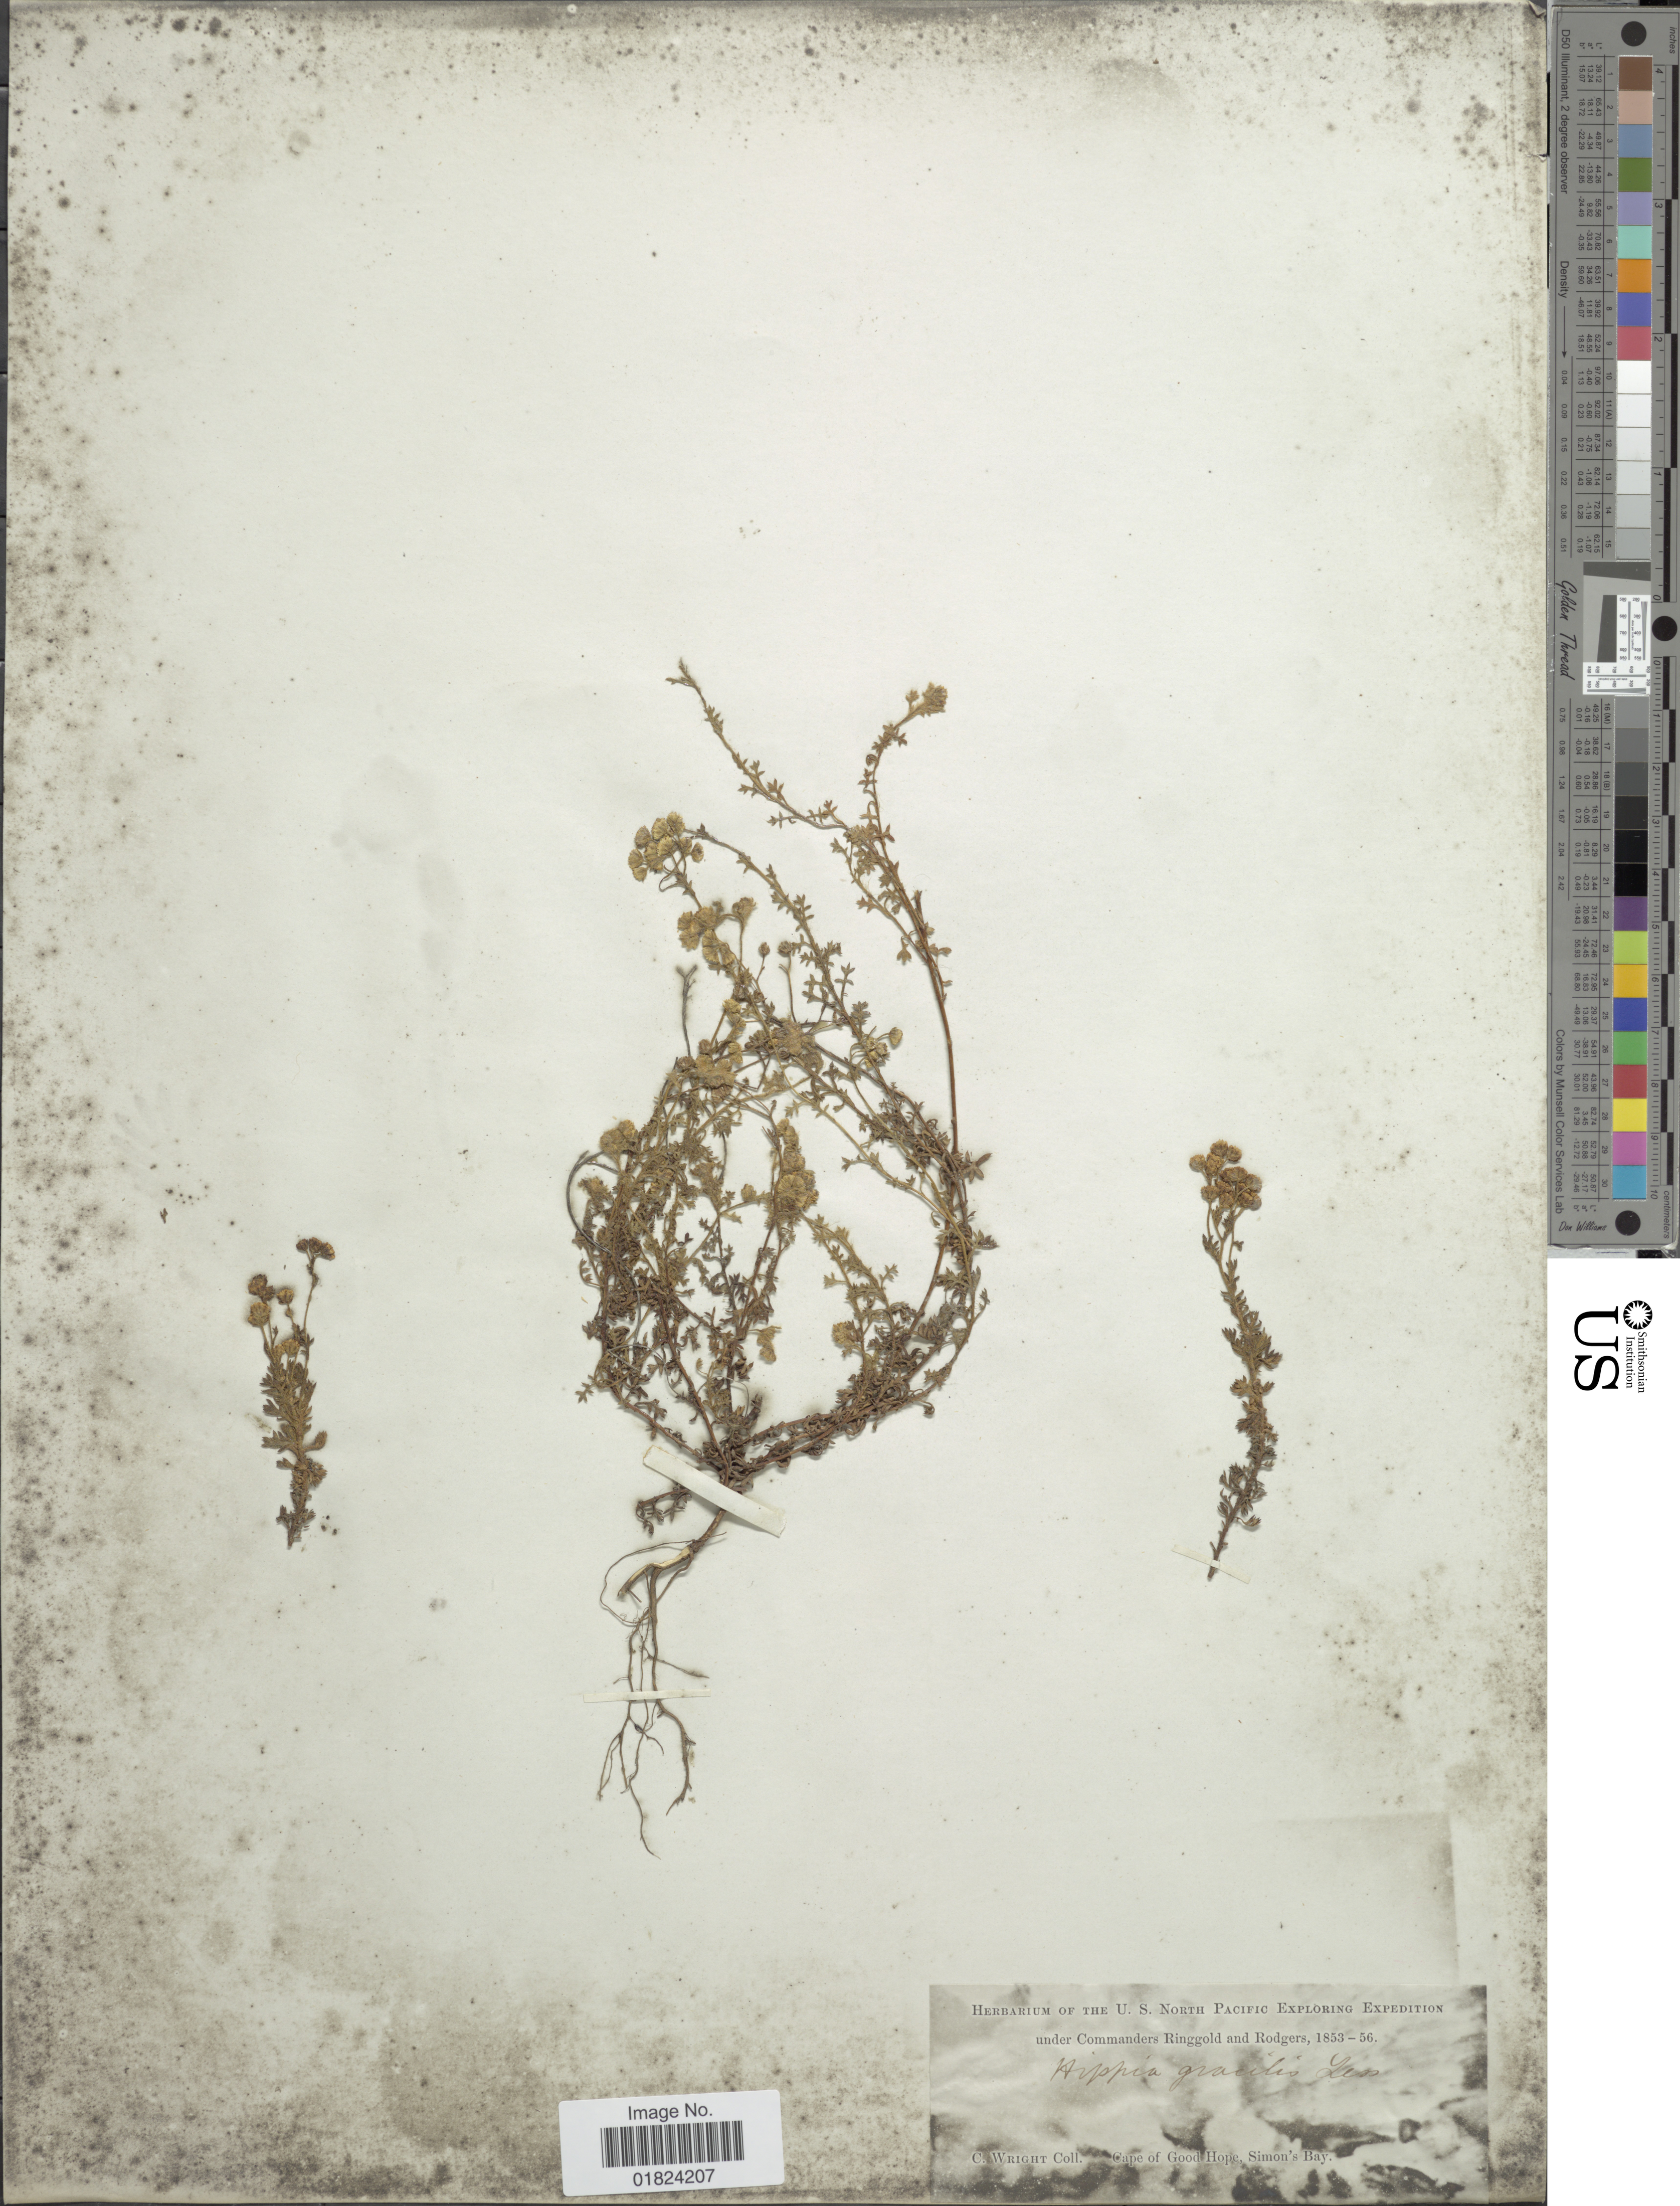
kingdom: Plantae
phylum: Tracheophyta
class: Magnoliopsida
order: Asterales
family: Asteraceae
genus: Hippia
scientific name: Hippia gracilis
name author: Less.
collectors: C. Wright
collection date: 1853/1856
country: South Africa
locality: Cape of Good Hipe, Simon's Bay, U.S. North Pacific.